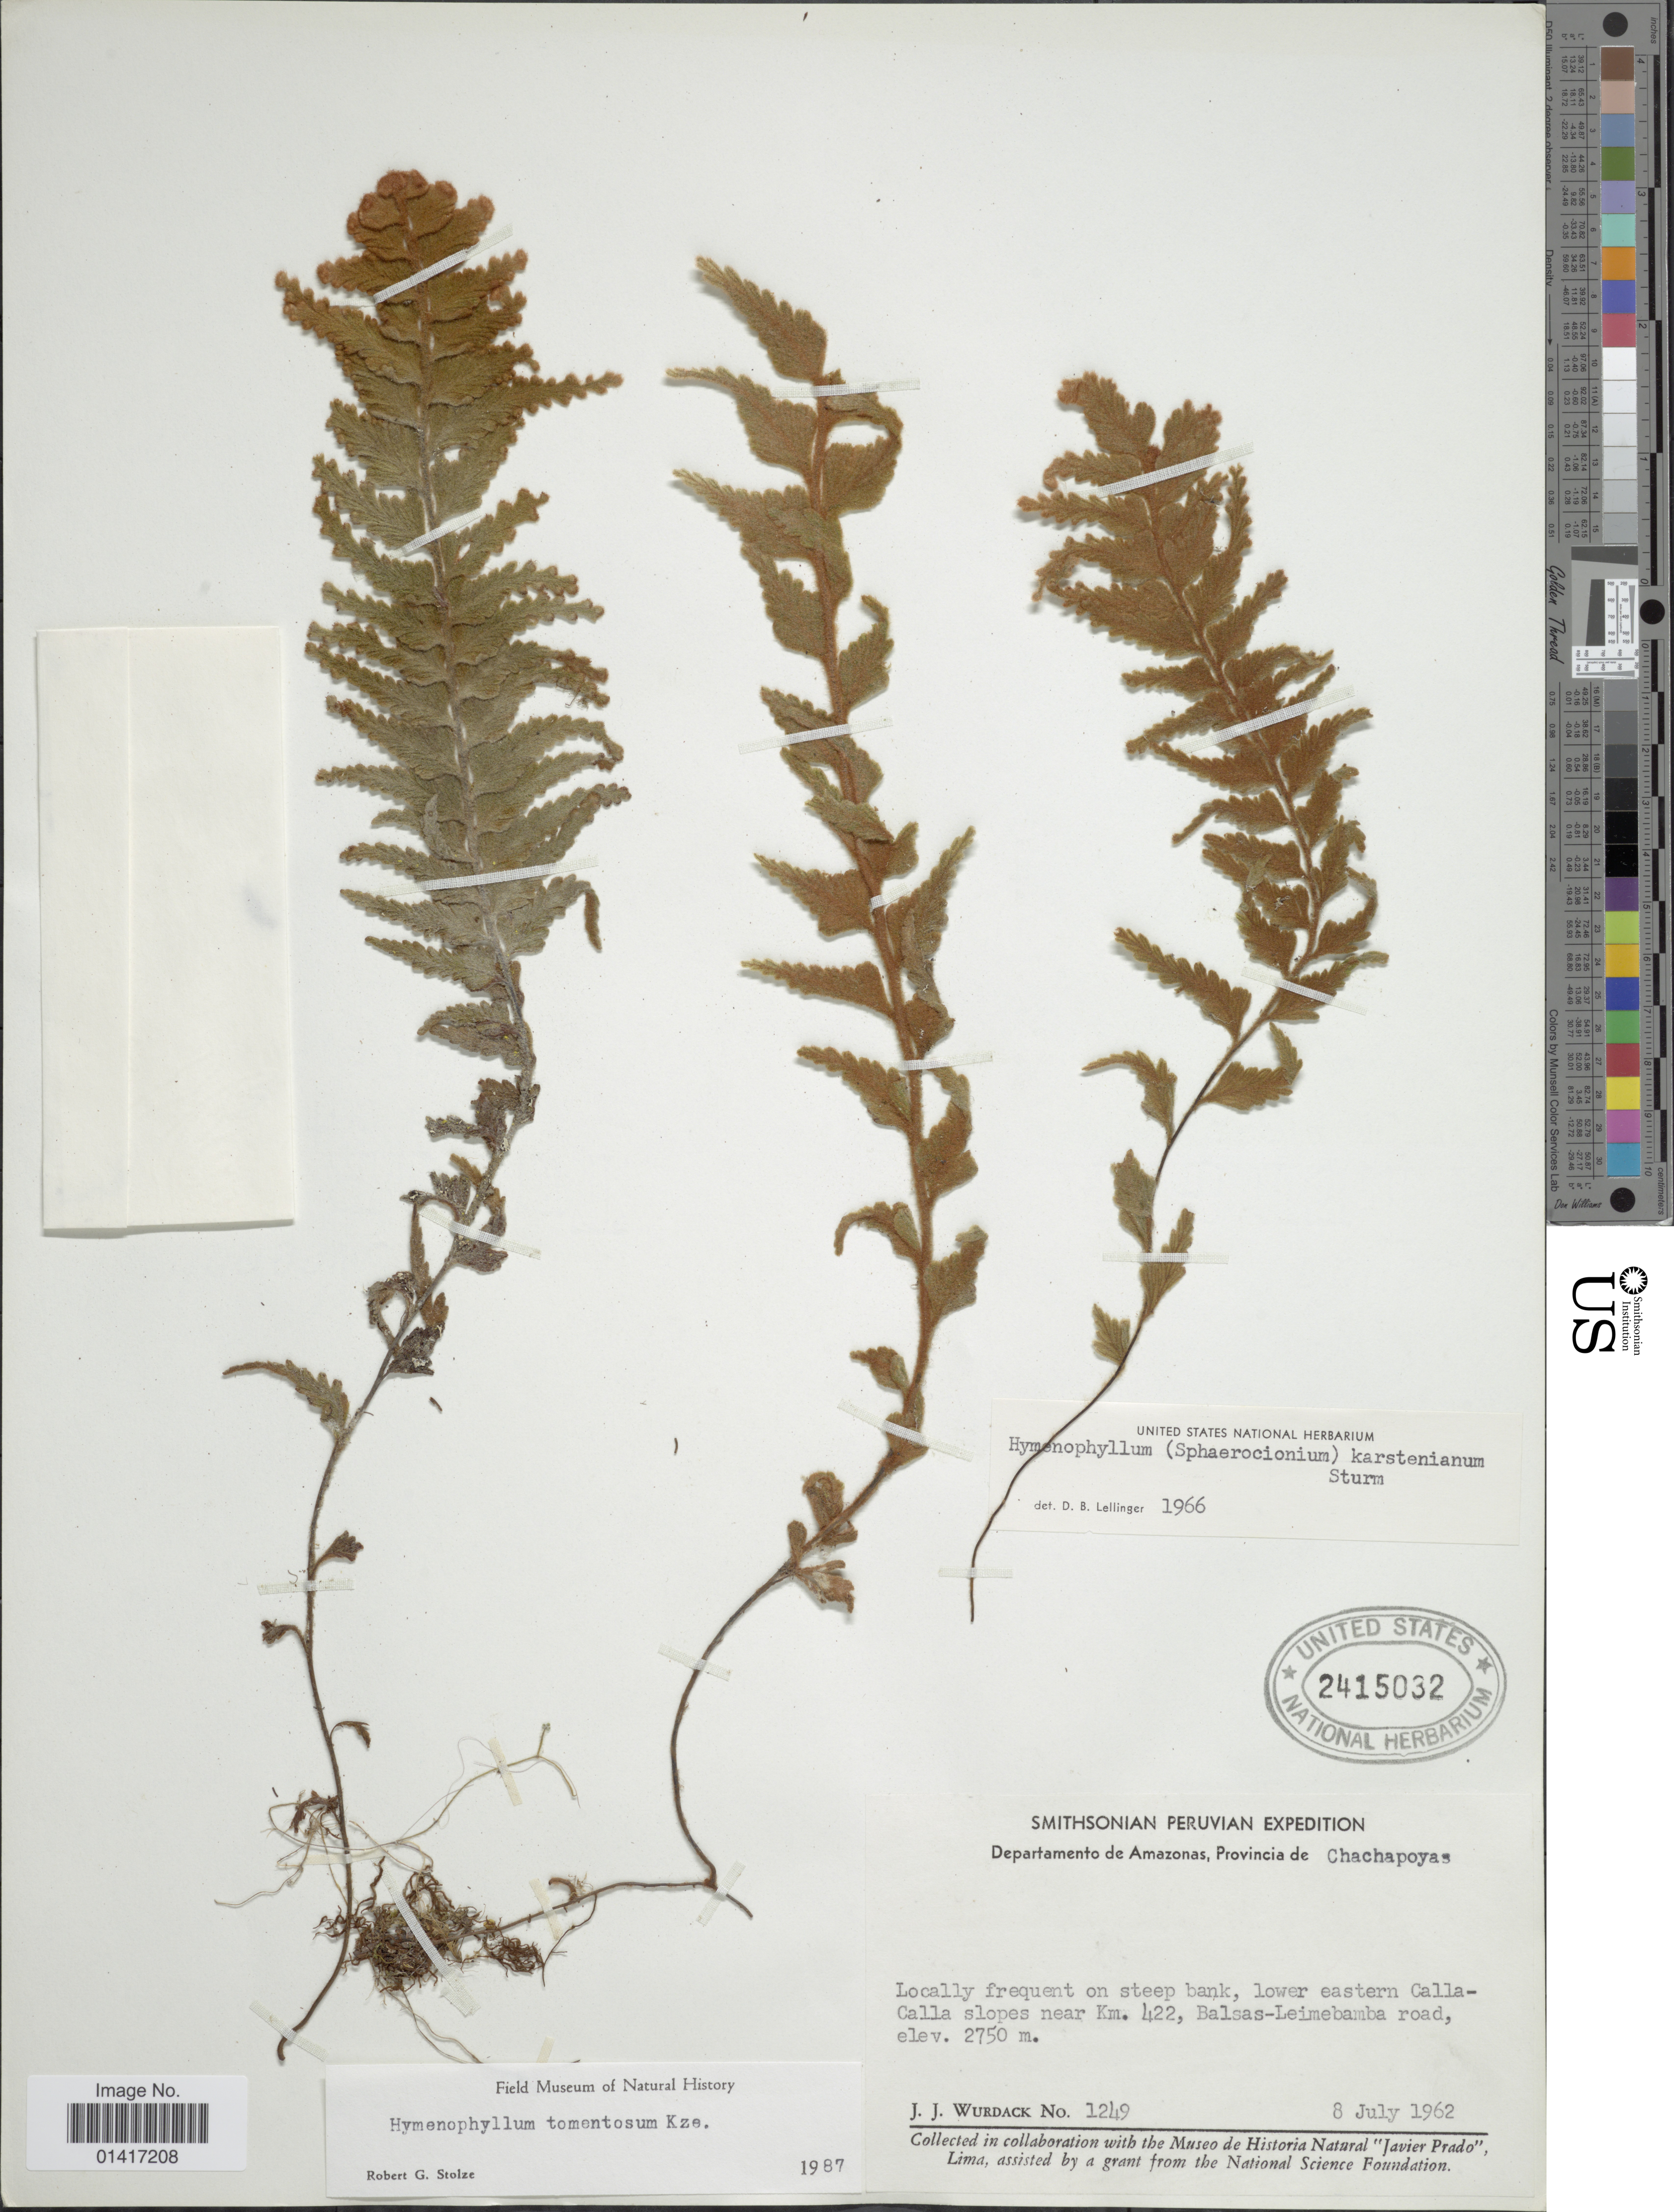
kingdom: Plantae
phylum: Tracheophyta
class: Polypodiopsida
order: Hymenophyllales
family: Hymenophyllaceae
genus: Hymenophyllum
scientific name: Hymenophyllum tomentosum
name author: Kunze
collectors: J. J. Wurdack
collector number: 1249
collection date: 1962-07-08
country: Peru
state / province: Amazonas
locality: Departamento de Amazonas, Provincia de Chachapoyas. Locally frequent on steep bank, lower eastern Calla-Calla slopes near Km. 422, Balsas-Leimebamba road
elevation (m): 2750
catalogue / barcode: US 2415032